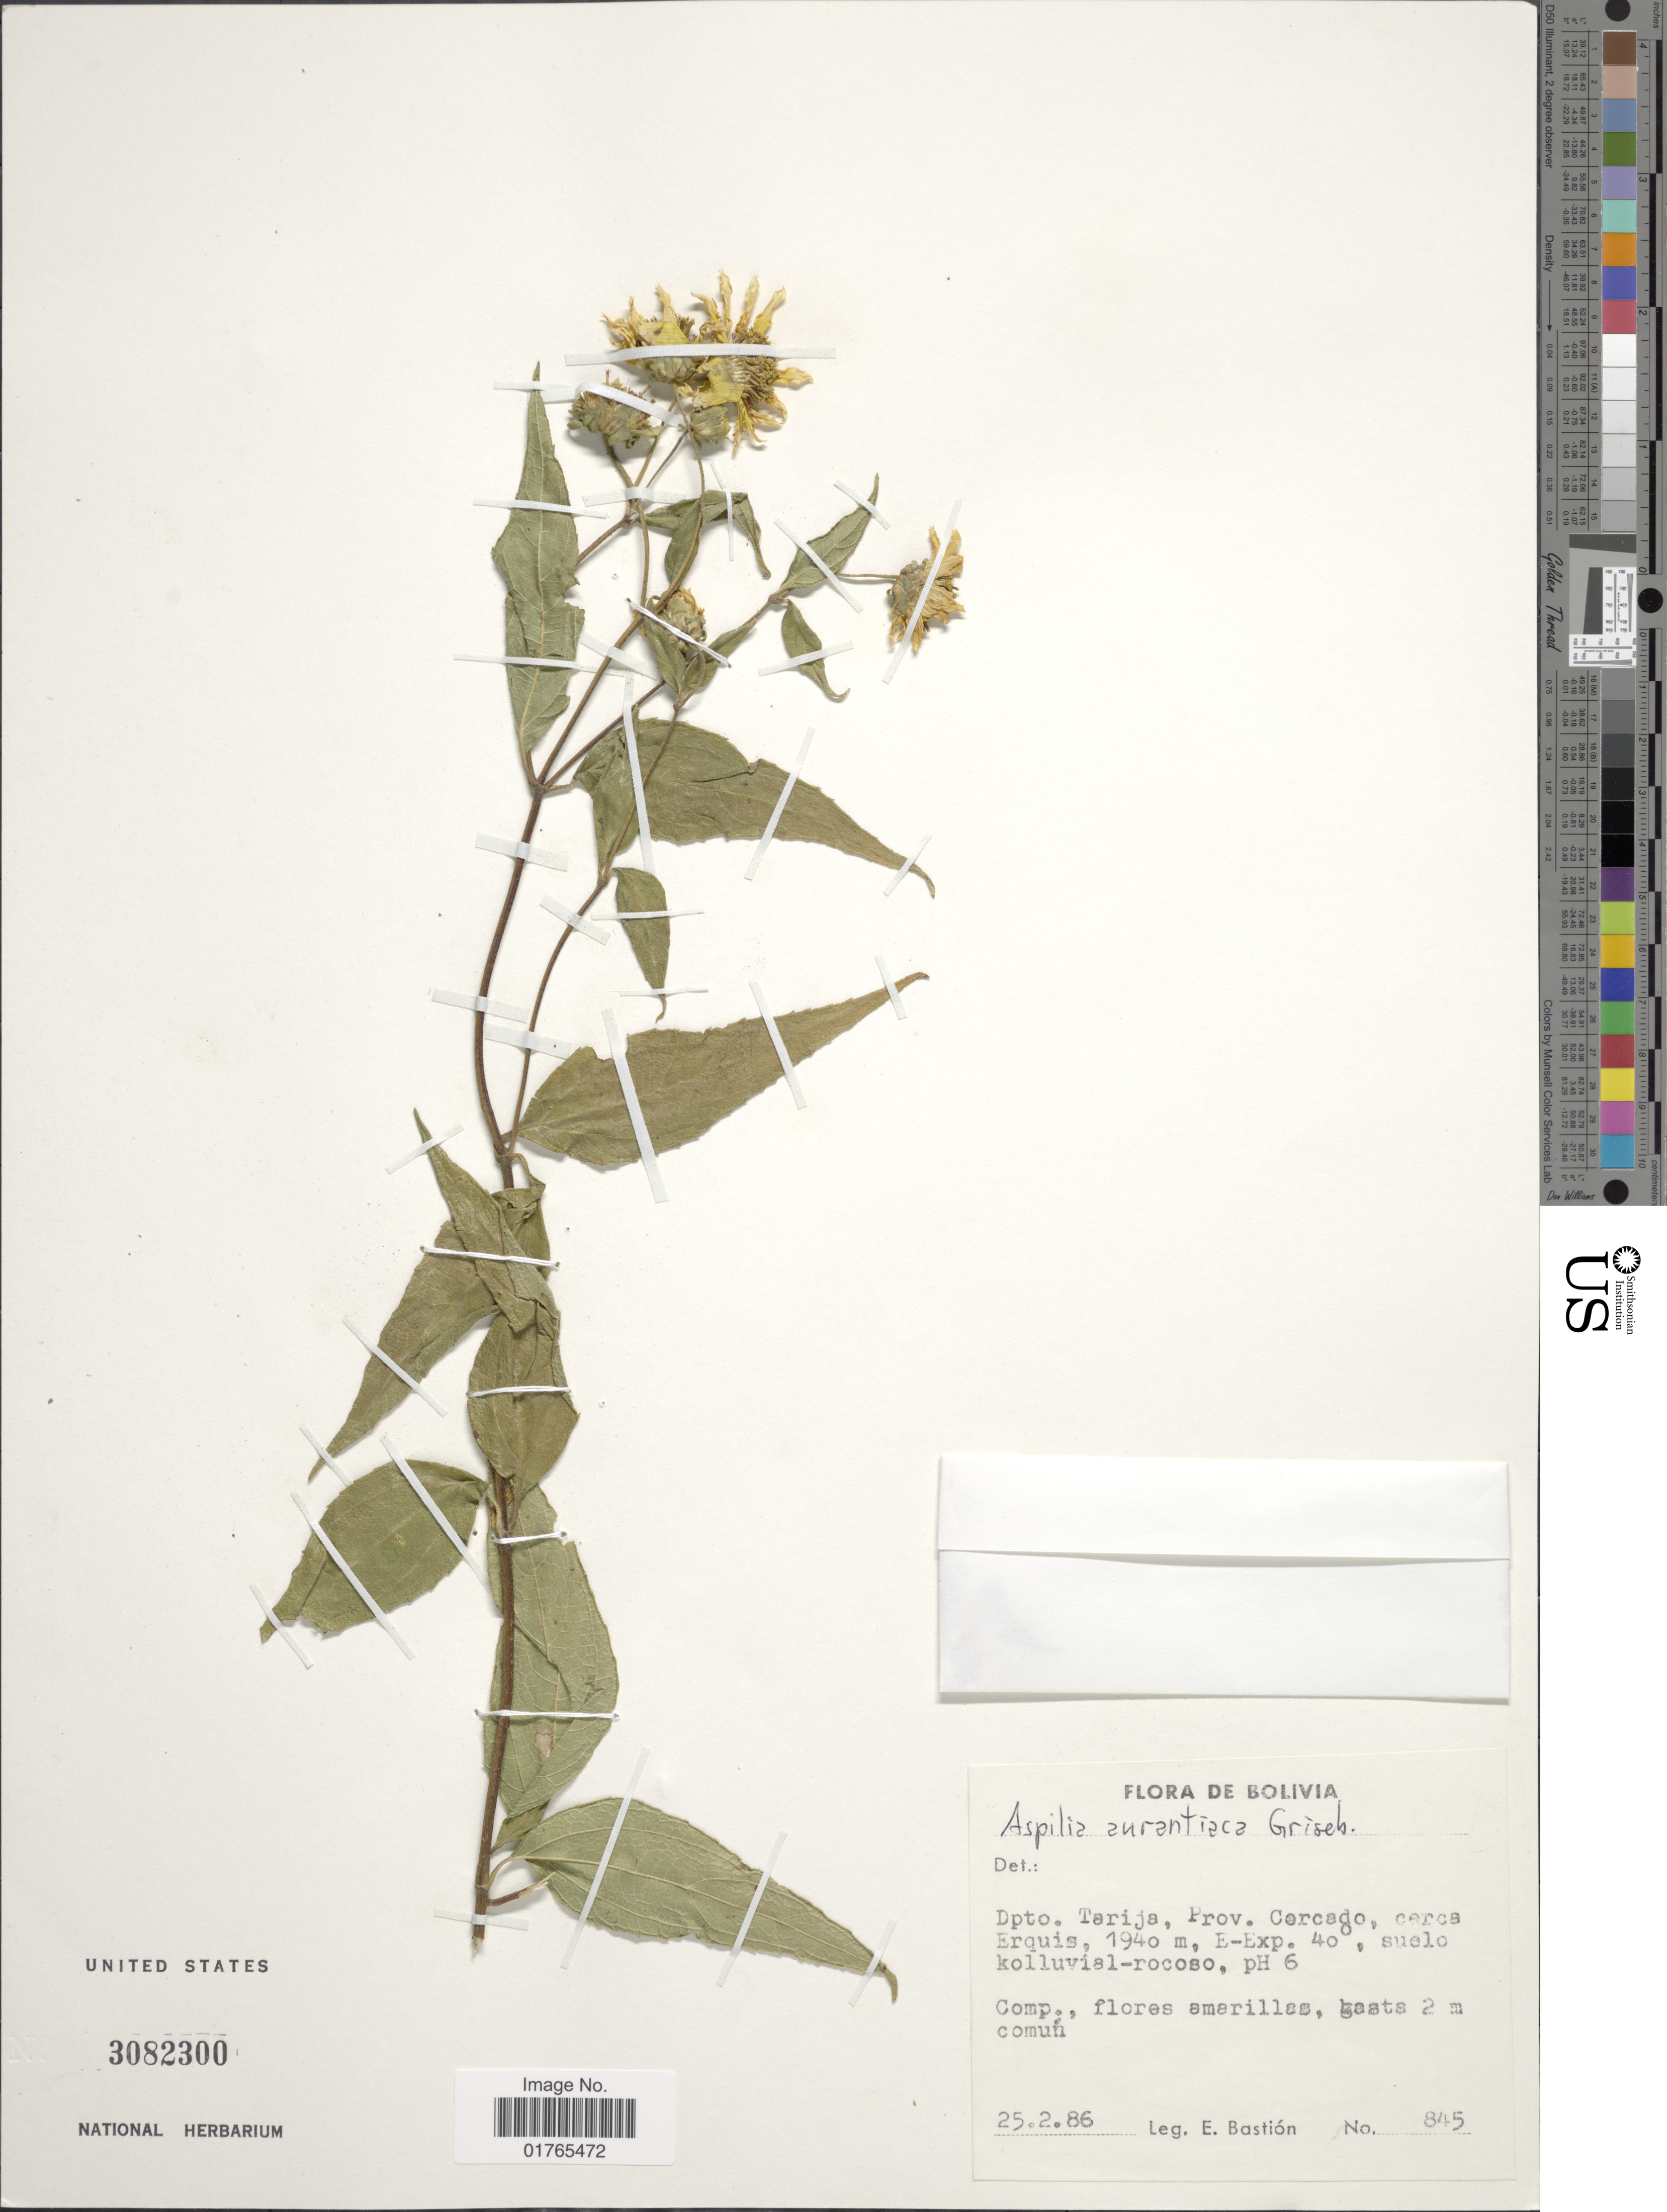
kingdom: Plantae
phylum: Tracheophyta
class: Magnoliopsida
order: Asterales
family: Asteraceae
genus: Aspilia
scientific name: Aspilia aurantiaca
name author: Griseb.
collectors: E. Bastion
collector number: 845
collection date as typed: Transcribed d/m/y: 25/2/86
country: Bolivia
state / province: Tarija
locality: Prov. Cercado, cerca Erquis, E-exp. 40, suelo kolluvial-rocoso, pH 6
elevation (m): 1940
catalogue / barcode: US 3082300